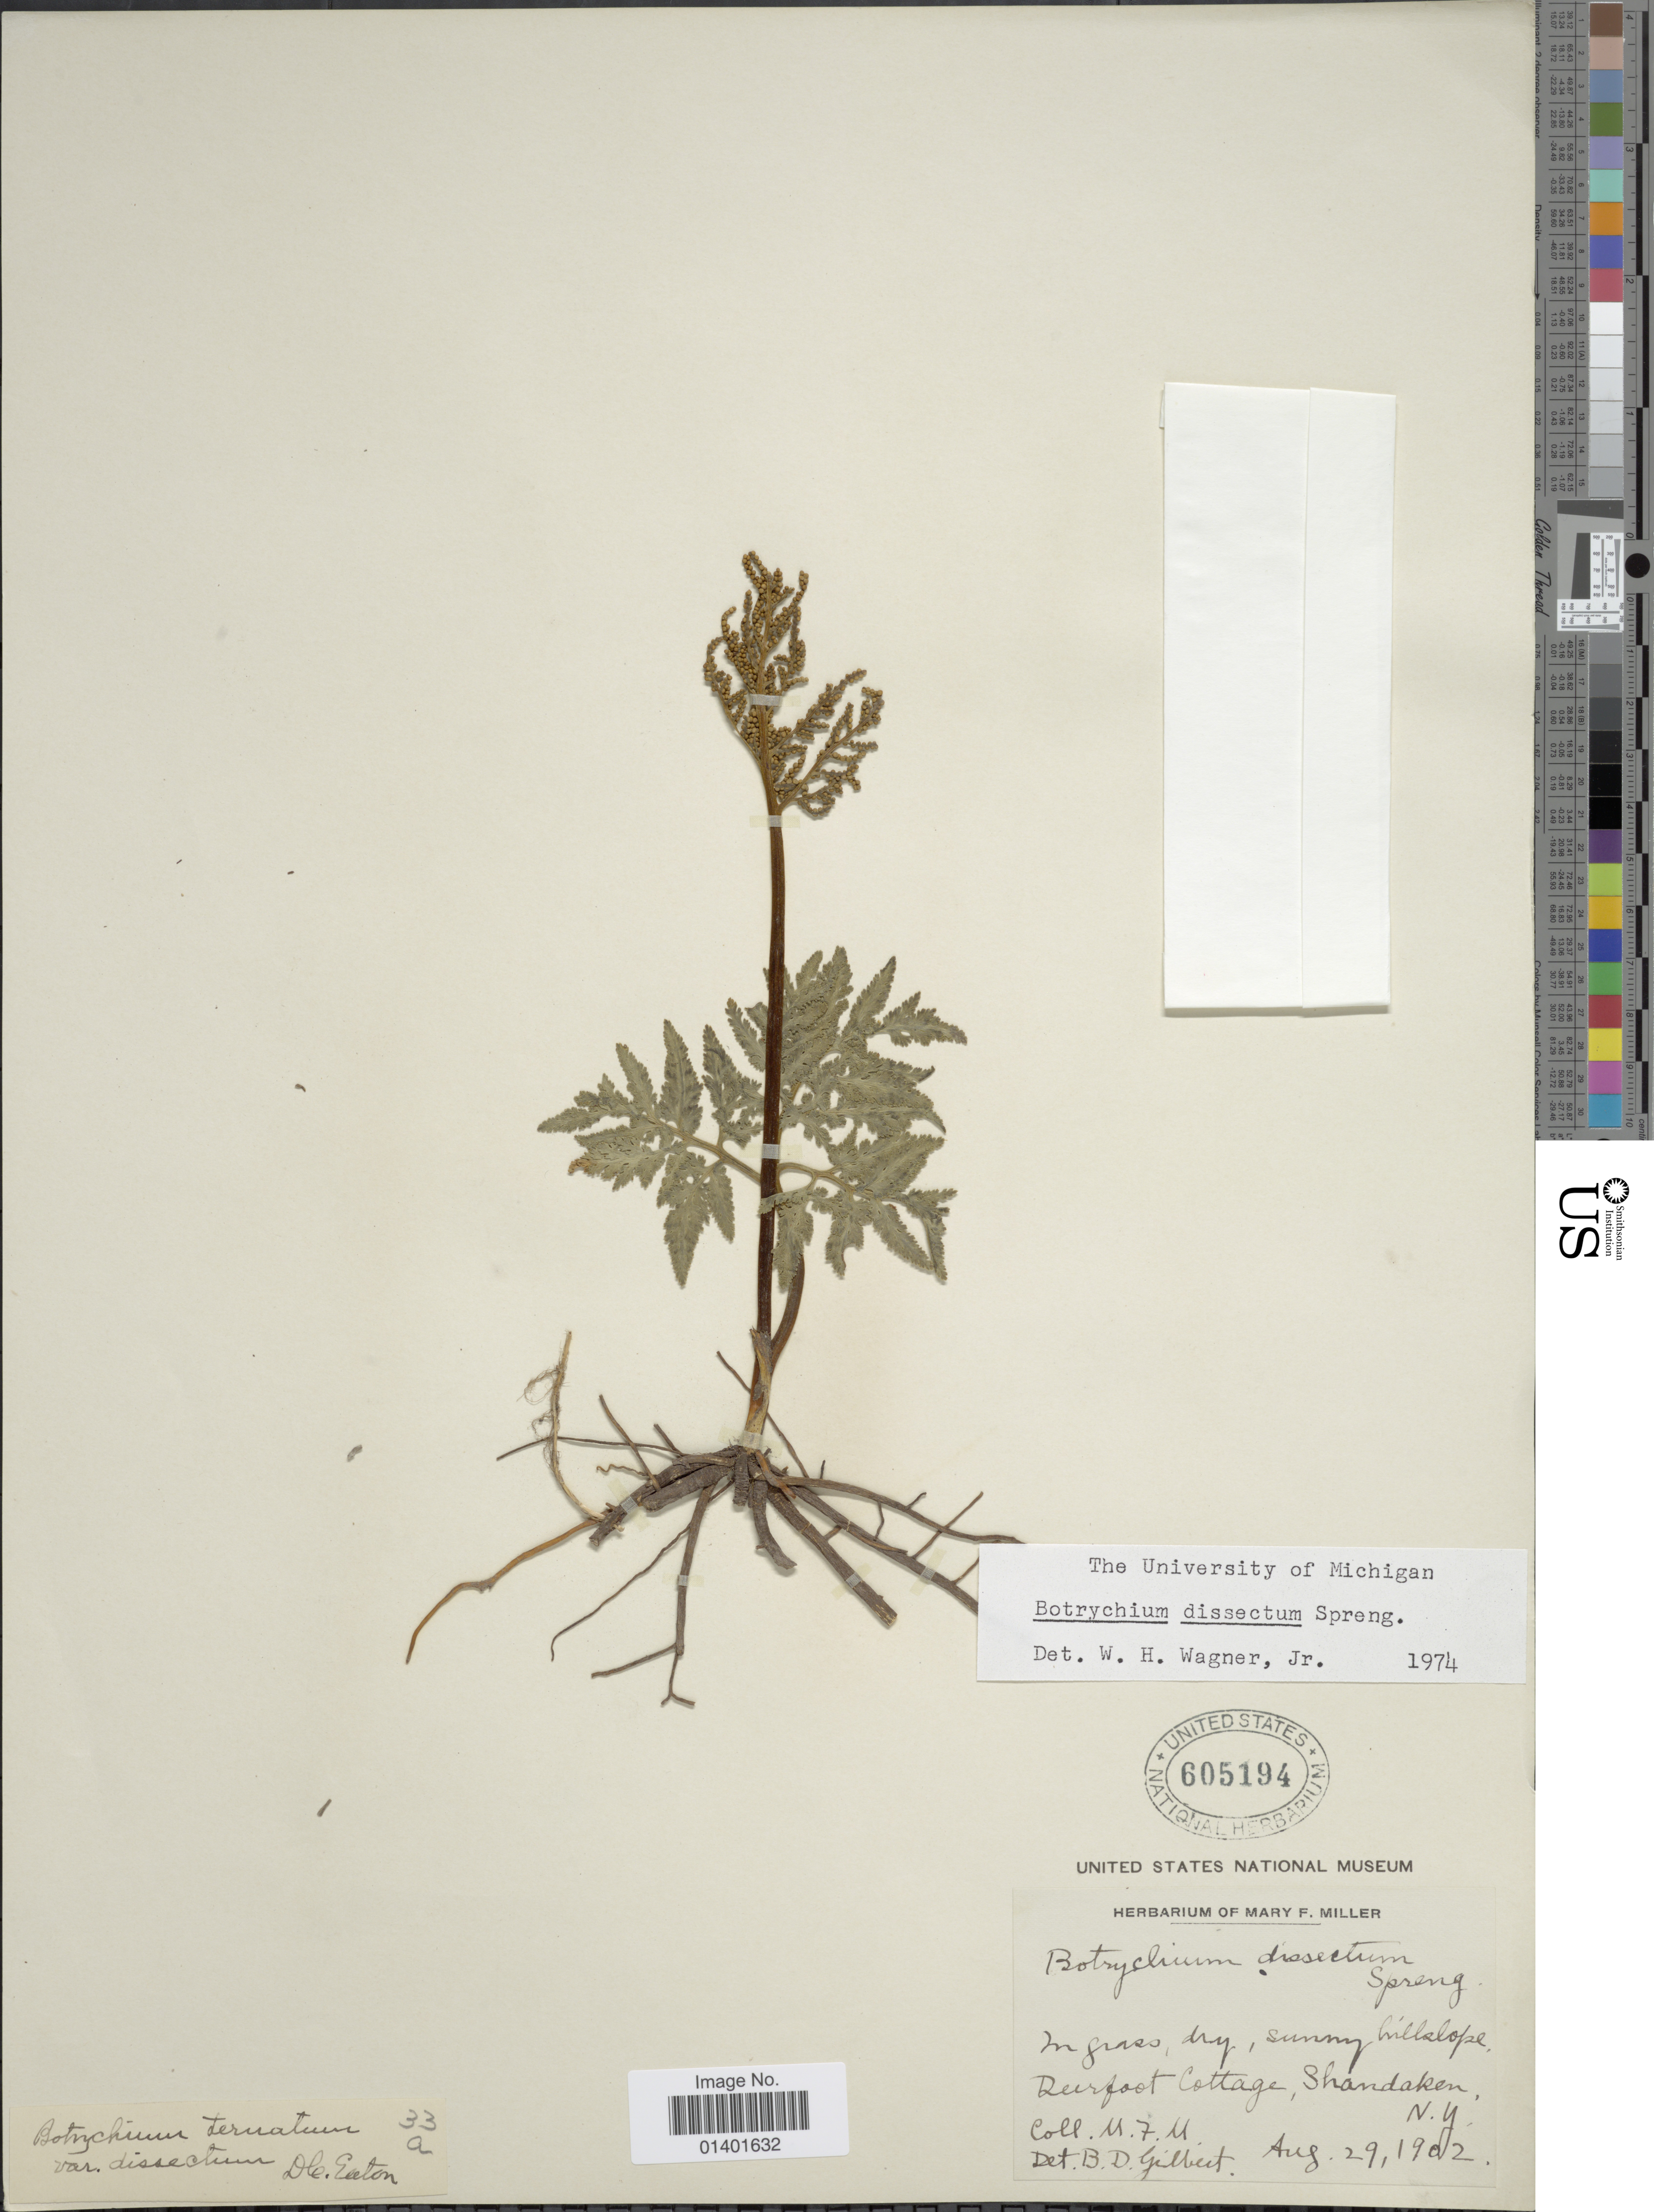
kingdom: Plantae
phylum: Tracheophyta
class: Polypodiopsida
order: Ophioglossales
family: Ophioglossaceae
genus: Botrychium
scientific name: Botrychium dissectum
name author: Spreng.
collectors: M. F. Miller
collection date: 1902-08-29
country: United States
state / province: New York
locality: Deerfoot Cottage, Shandaken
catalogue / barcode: US 605194